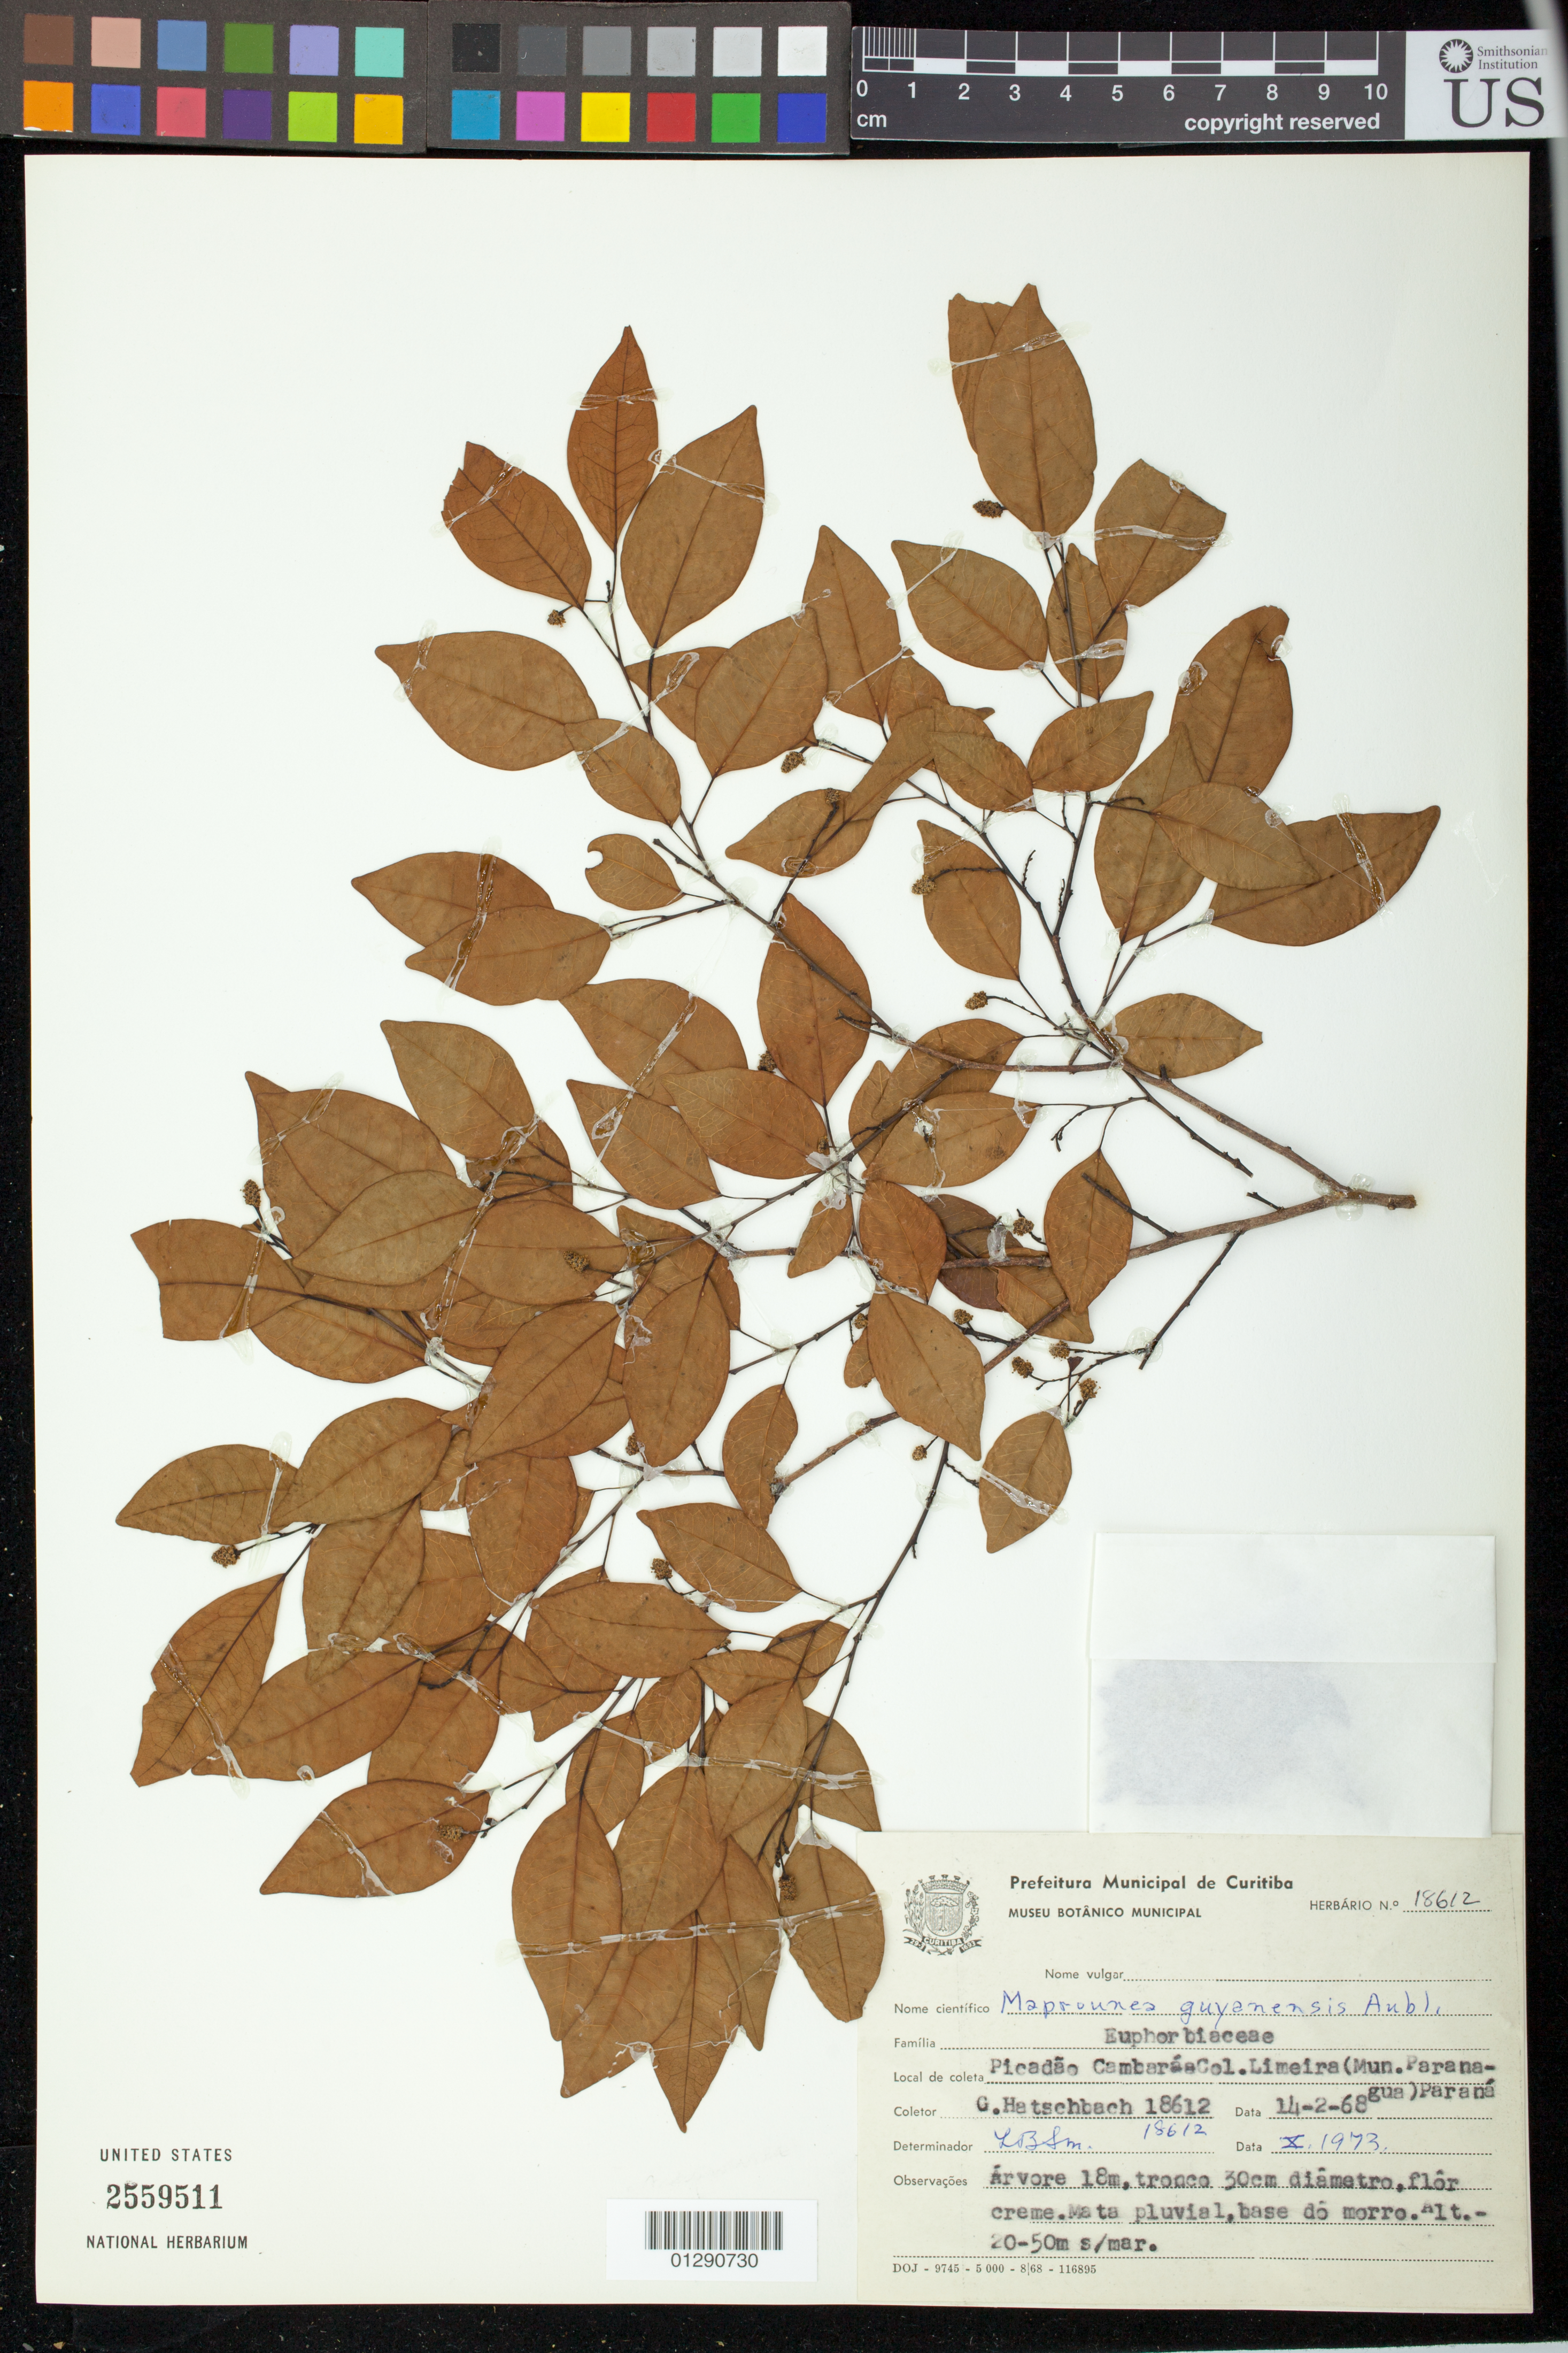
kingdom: Plantae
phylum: Tracheophyta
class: Magnoliopsida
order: Malpighiales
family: Euphorbiaceae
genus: Maprounea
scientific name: Maprounea guianensis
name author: Aubl.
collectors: G. Hatschbach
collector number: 18612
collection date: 1968-02-14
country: Brazil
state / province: Parana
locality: Picadao Cambaras Col. Limeira (Mun. Paranagua)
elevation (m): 20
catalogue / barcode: US 2559511